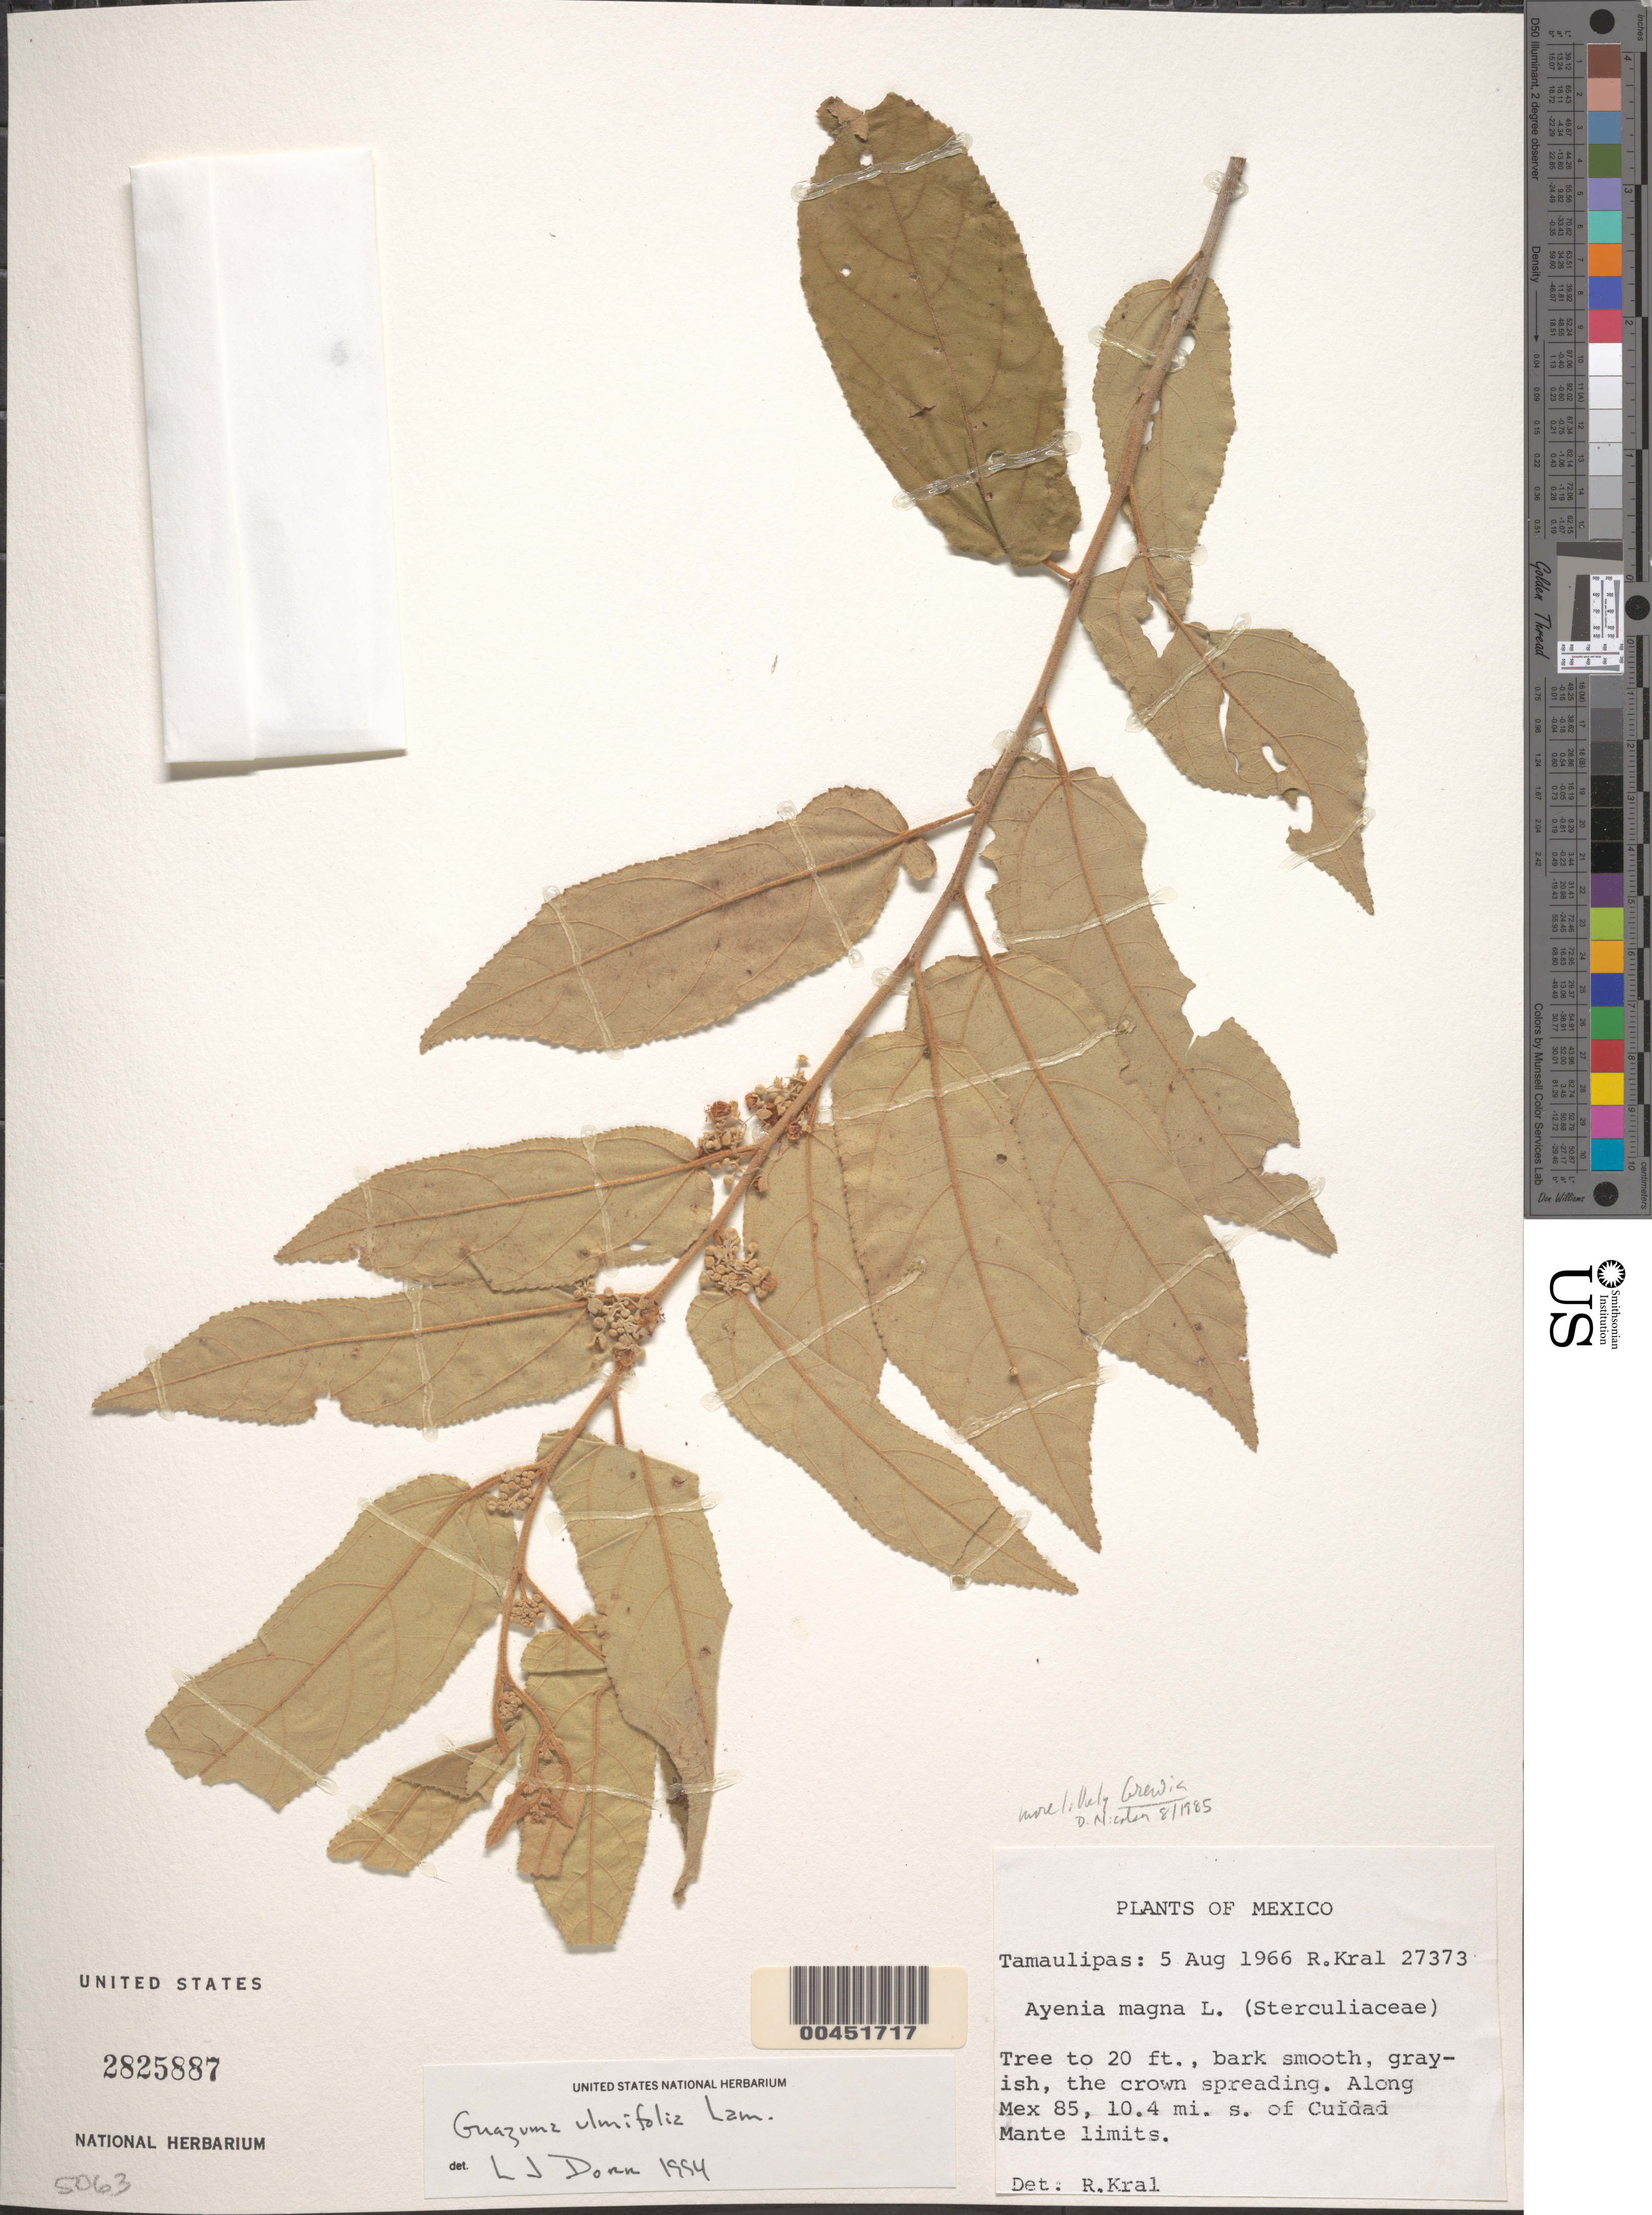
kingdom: Plantae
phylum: Tracheophyta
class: Magnoliopsida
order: Malvales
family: Malvaceae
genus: Guazuma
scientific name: Guazuma ulmifolia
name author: Lam.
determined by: Dorr, L. J., (BOT), Smithsonian Institution - National Museum of Natural History (UNITED STATES)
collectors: R. Kral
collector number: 27373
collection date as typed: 05 Aug 1966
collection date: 1966-08-05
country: Mexico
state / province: Tamaulipas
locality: Along Mex 85, 10.4 mi. S of Cuidad Mante limits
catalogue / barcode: US 2825887